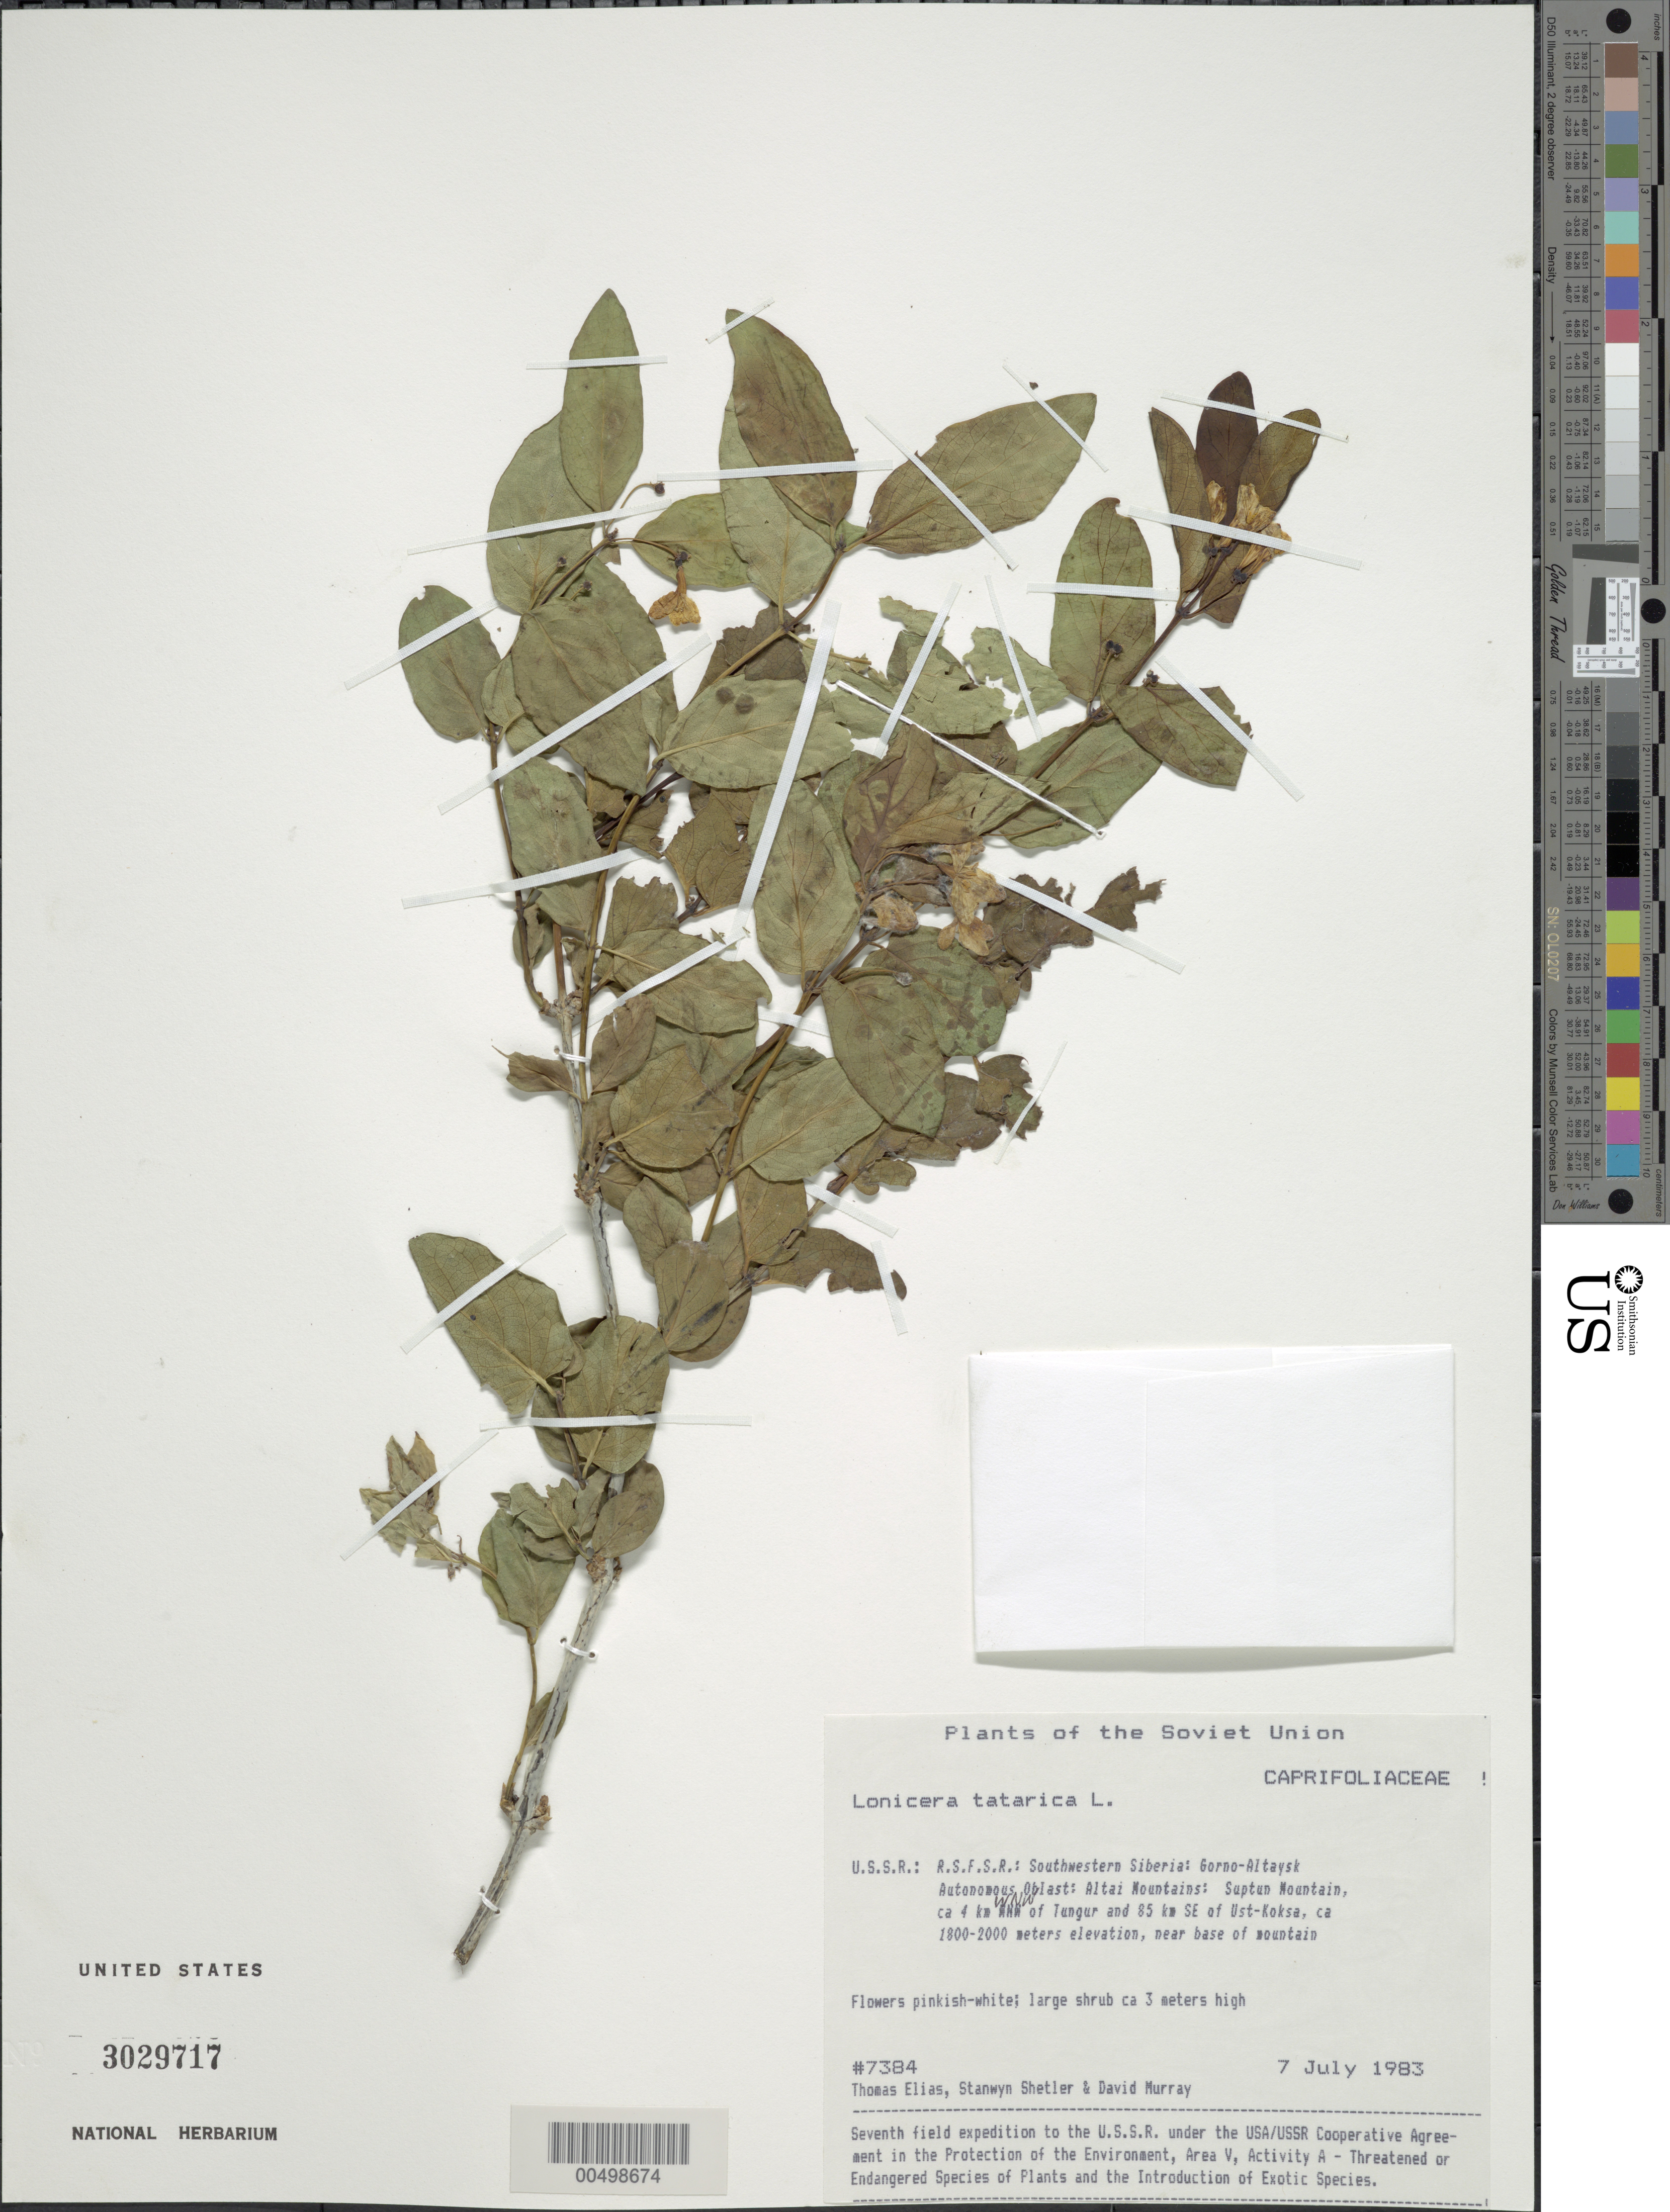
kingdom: Plantae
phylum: Tracheophyta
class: Magnoliopsida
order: Dipsacales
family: Caprifoliaceae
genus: Lonicera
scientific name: Lonicera tatarica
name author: L.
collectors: T. Elias, S. Shetler & D. F. Murray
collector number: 7384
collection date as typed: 07 Jul 1983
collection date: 1983-07-07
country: Russian Federation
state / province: Altai Republic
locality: Altai Mountains, Suptun Mountain, ca. 4 km WNW of Tungur and 85 km SE of Ust-Koksa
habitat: near base of mountain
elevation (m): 1800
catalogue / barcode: US 3029717